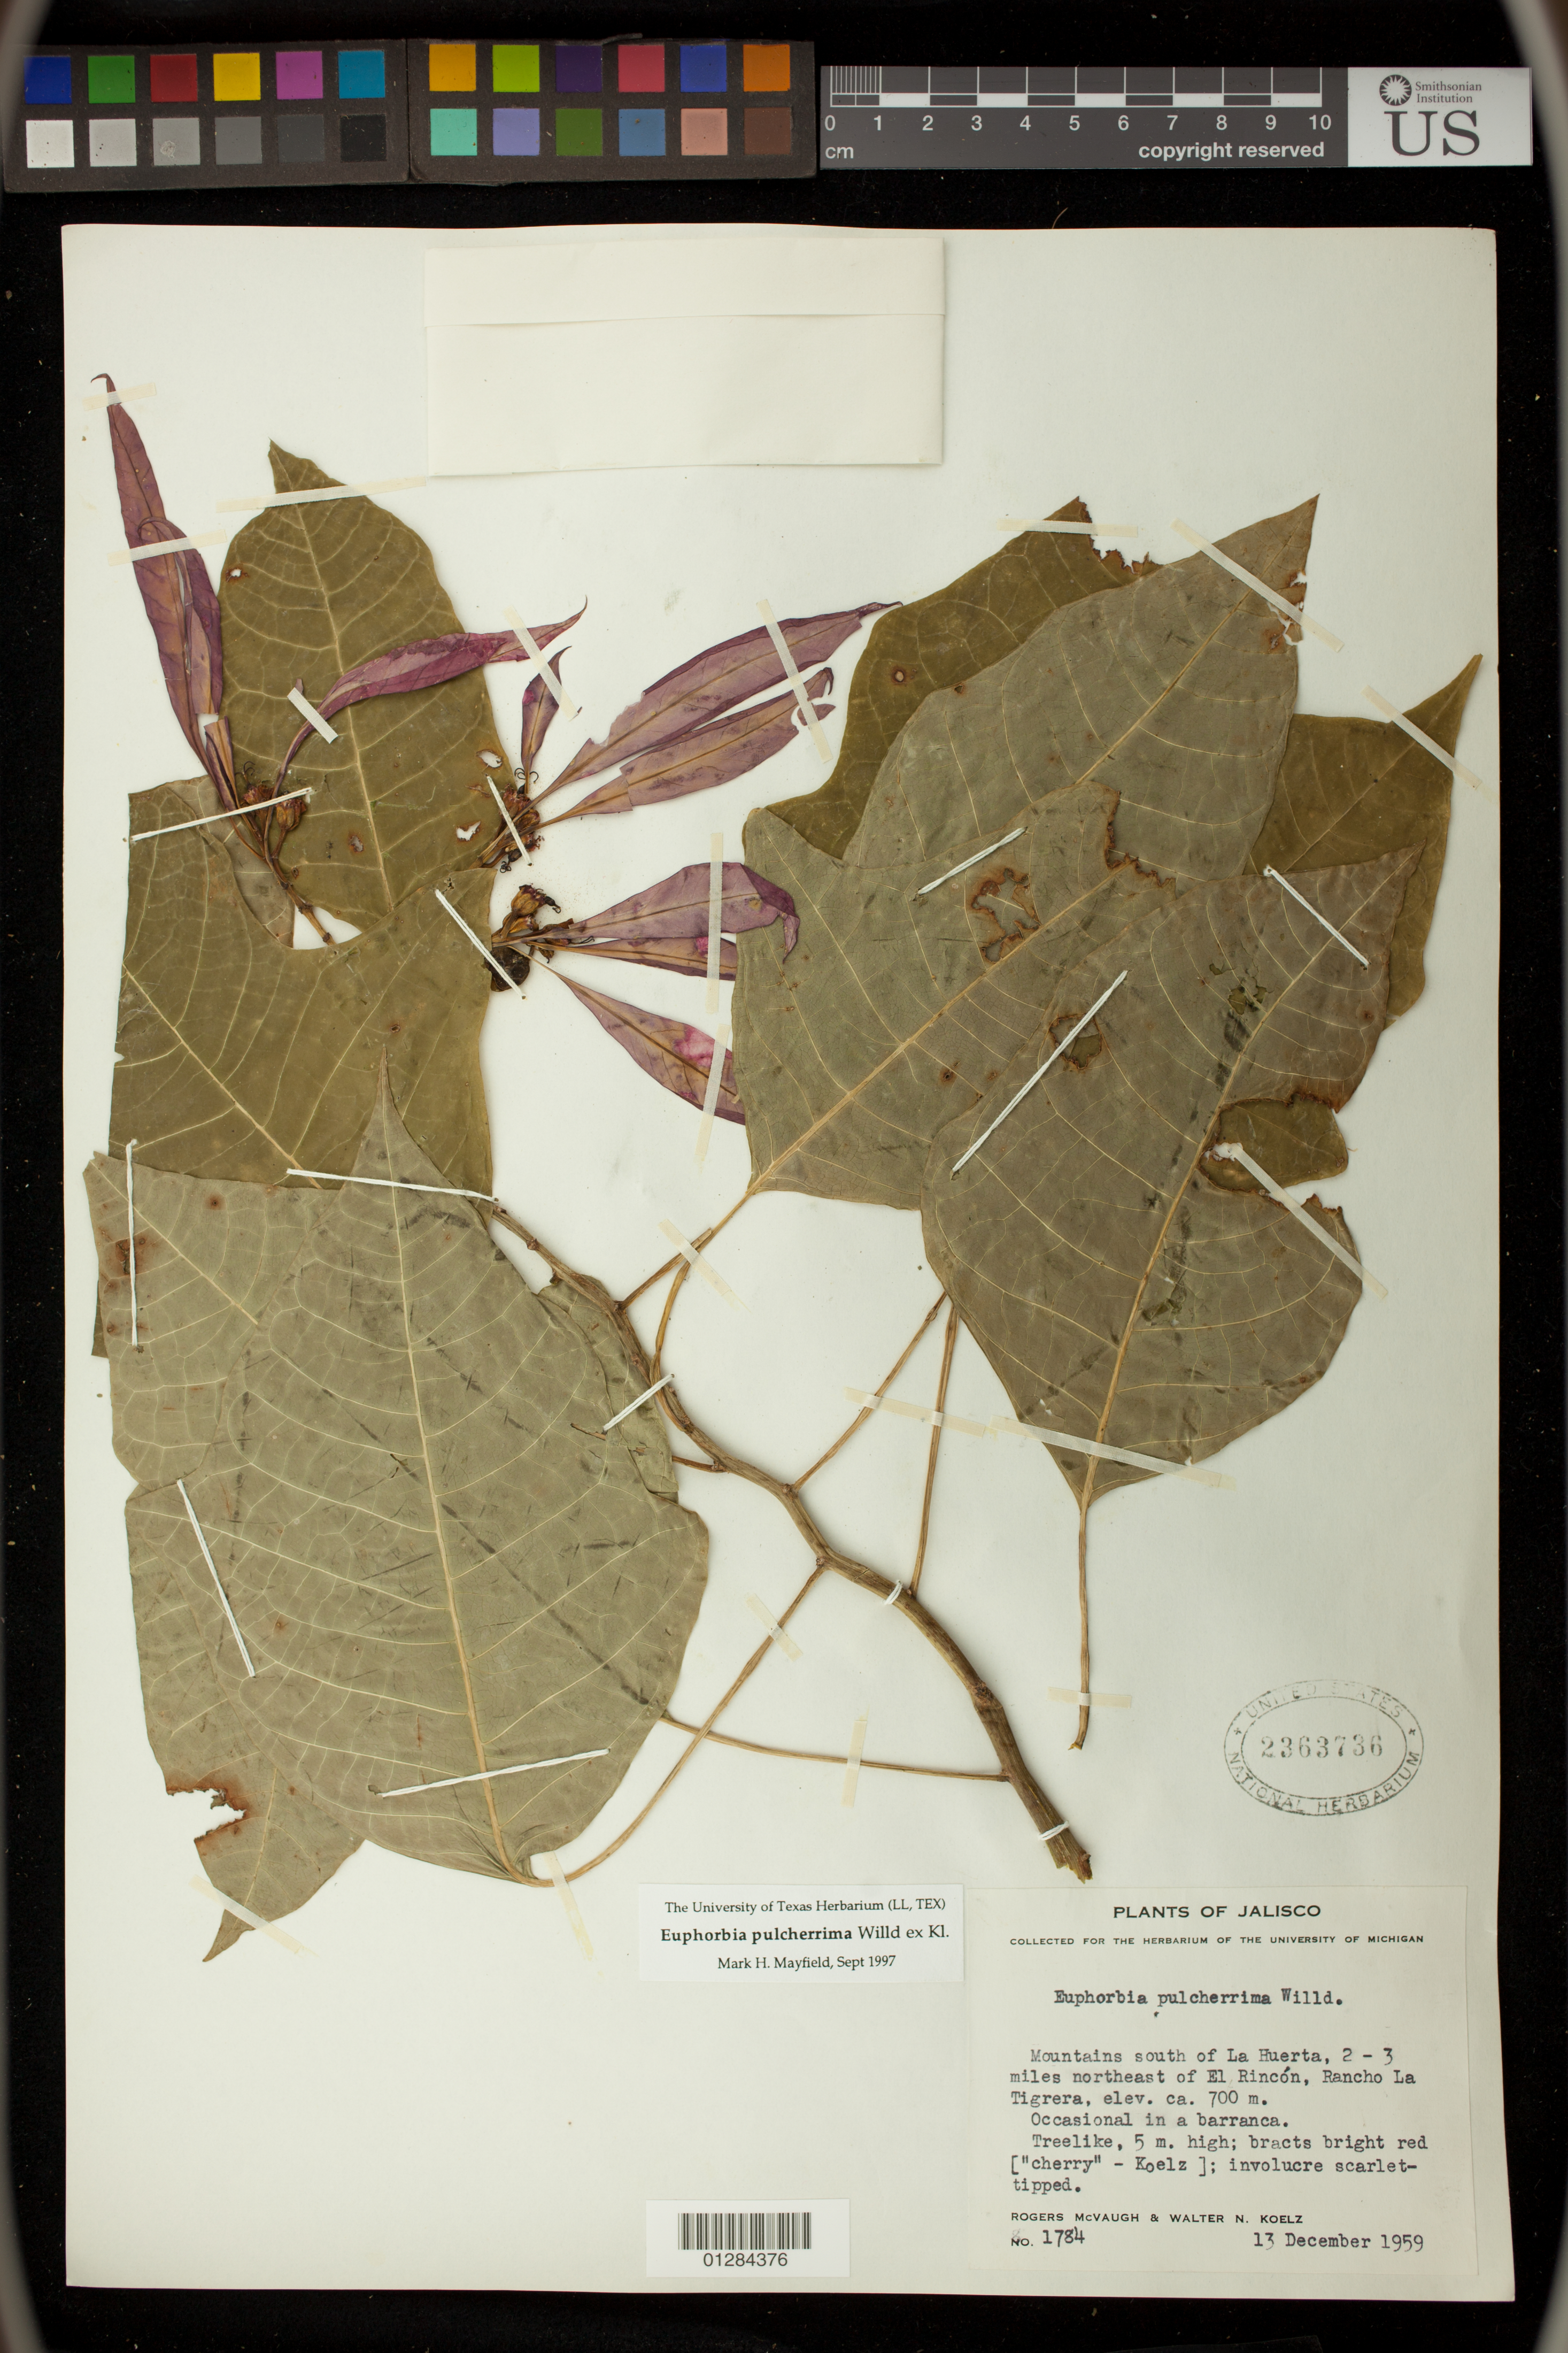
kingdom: Plantae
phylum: Tracheophyta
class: Magnoliopsida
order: Malpighiales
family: Euphorbiaceae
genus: Euphorbia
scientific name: Euphorbia pulcherrima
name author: Willd. ex Klotzsch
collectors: R. McVaugh & W. N. Koelz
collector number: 1784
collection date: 1959-12-13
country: Mexico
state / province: Jalisco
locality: Mountains south of La Huerta, 2-3 miles northeast of El Rincon, Rancho La Tigrera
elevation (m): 700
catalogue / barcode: US 2363736